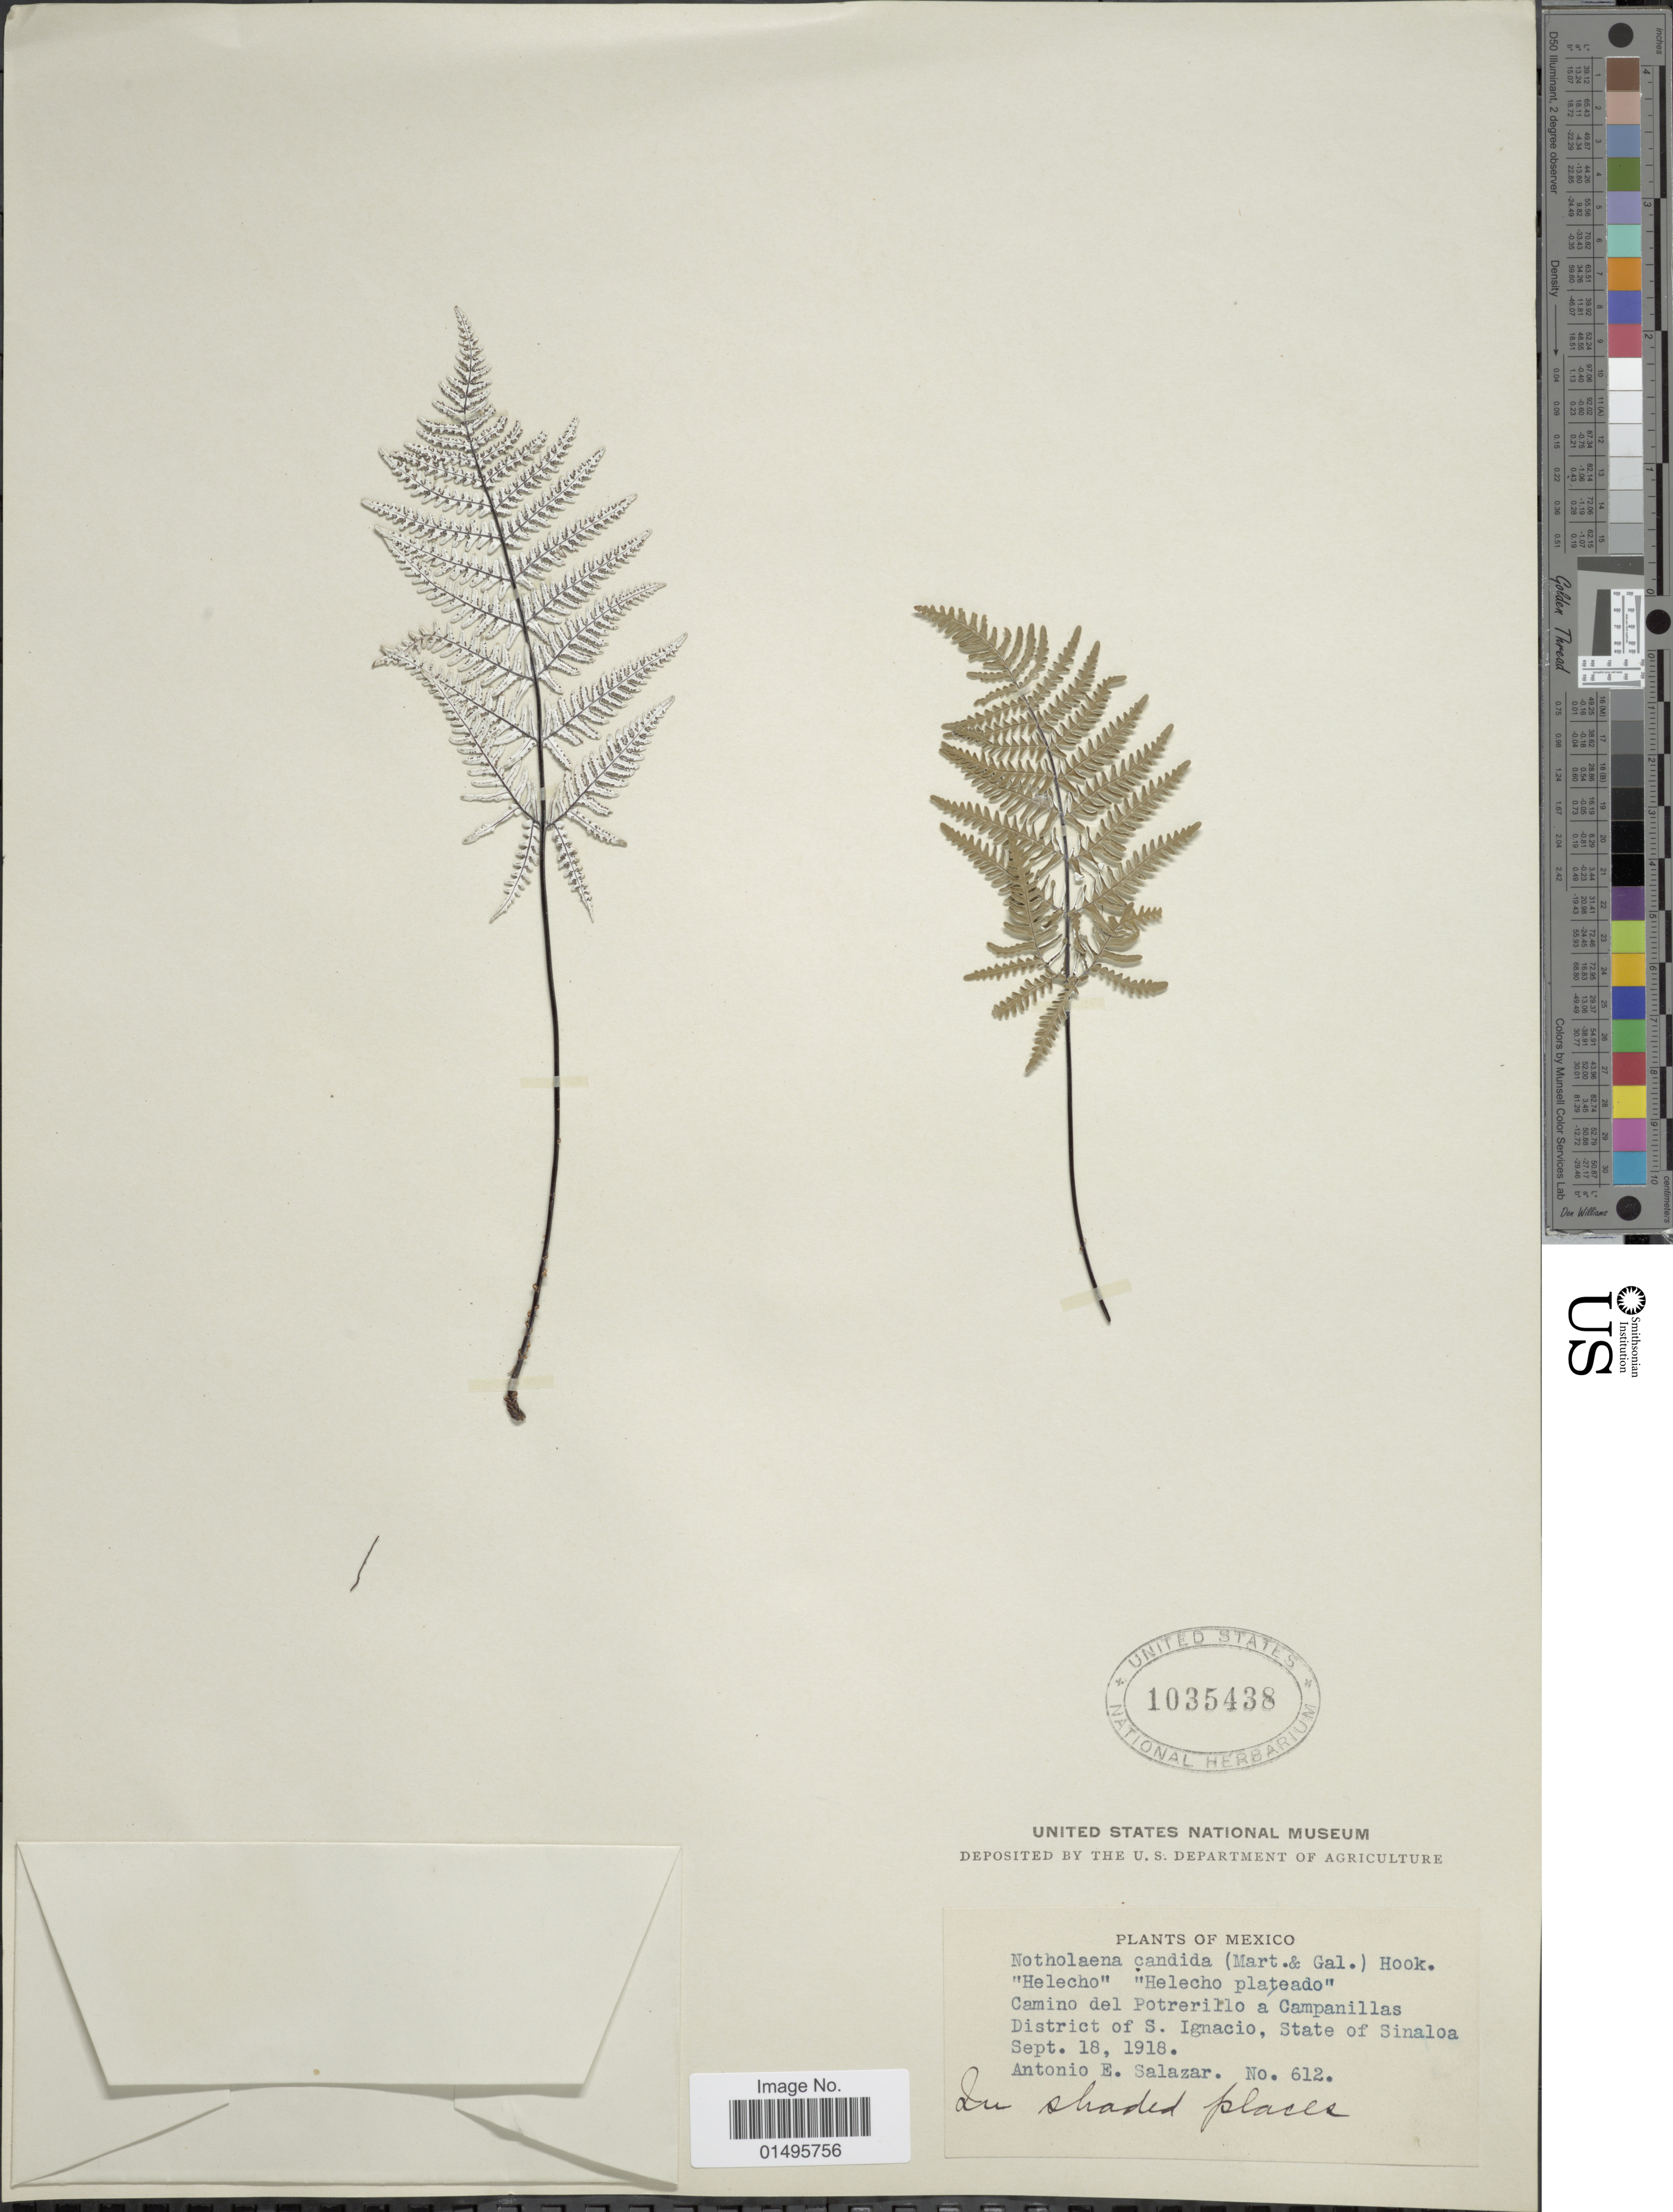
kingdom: Plantae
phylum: Tracheophyta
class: Polypodiopsida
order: Polypodiales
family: Pteridaceae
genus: Notholaena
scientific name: Notholaena candida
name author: (M. Martens) Hook.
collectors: A. E. Salazar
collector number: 612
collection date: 1918-09-18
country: Mexico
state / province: Sinaloa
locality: Camino del Potrerillo a Campanillas, District of S. Ignacio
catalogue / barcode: US 1035438